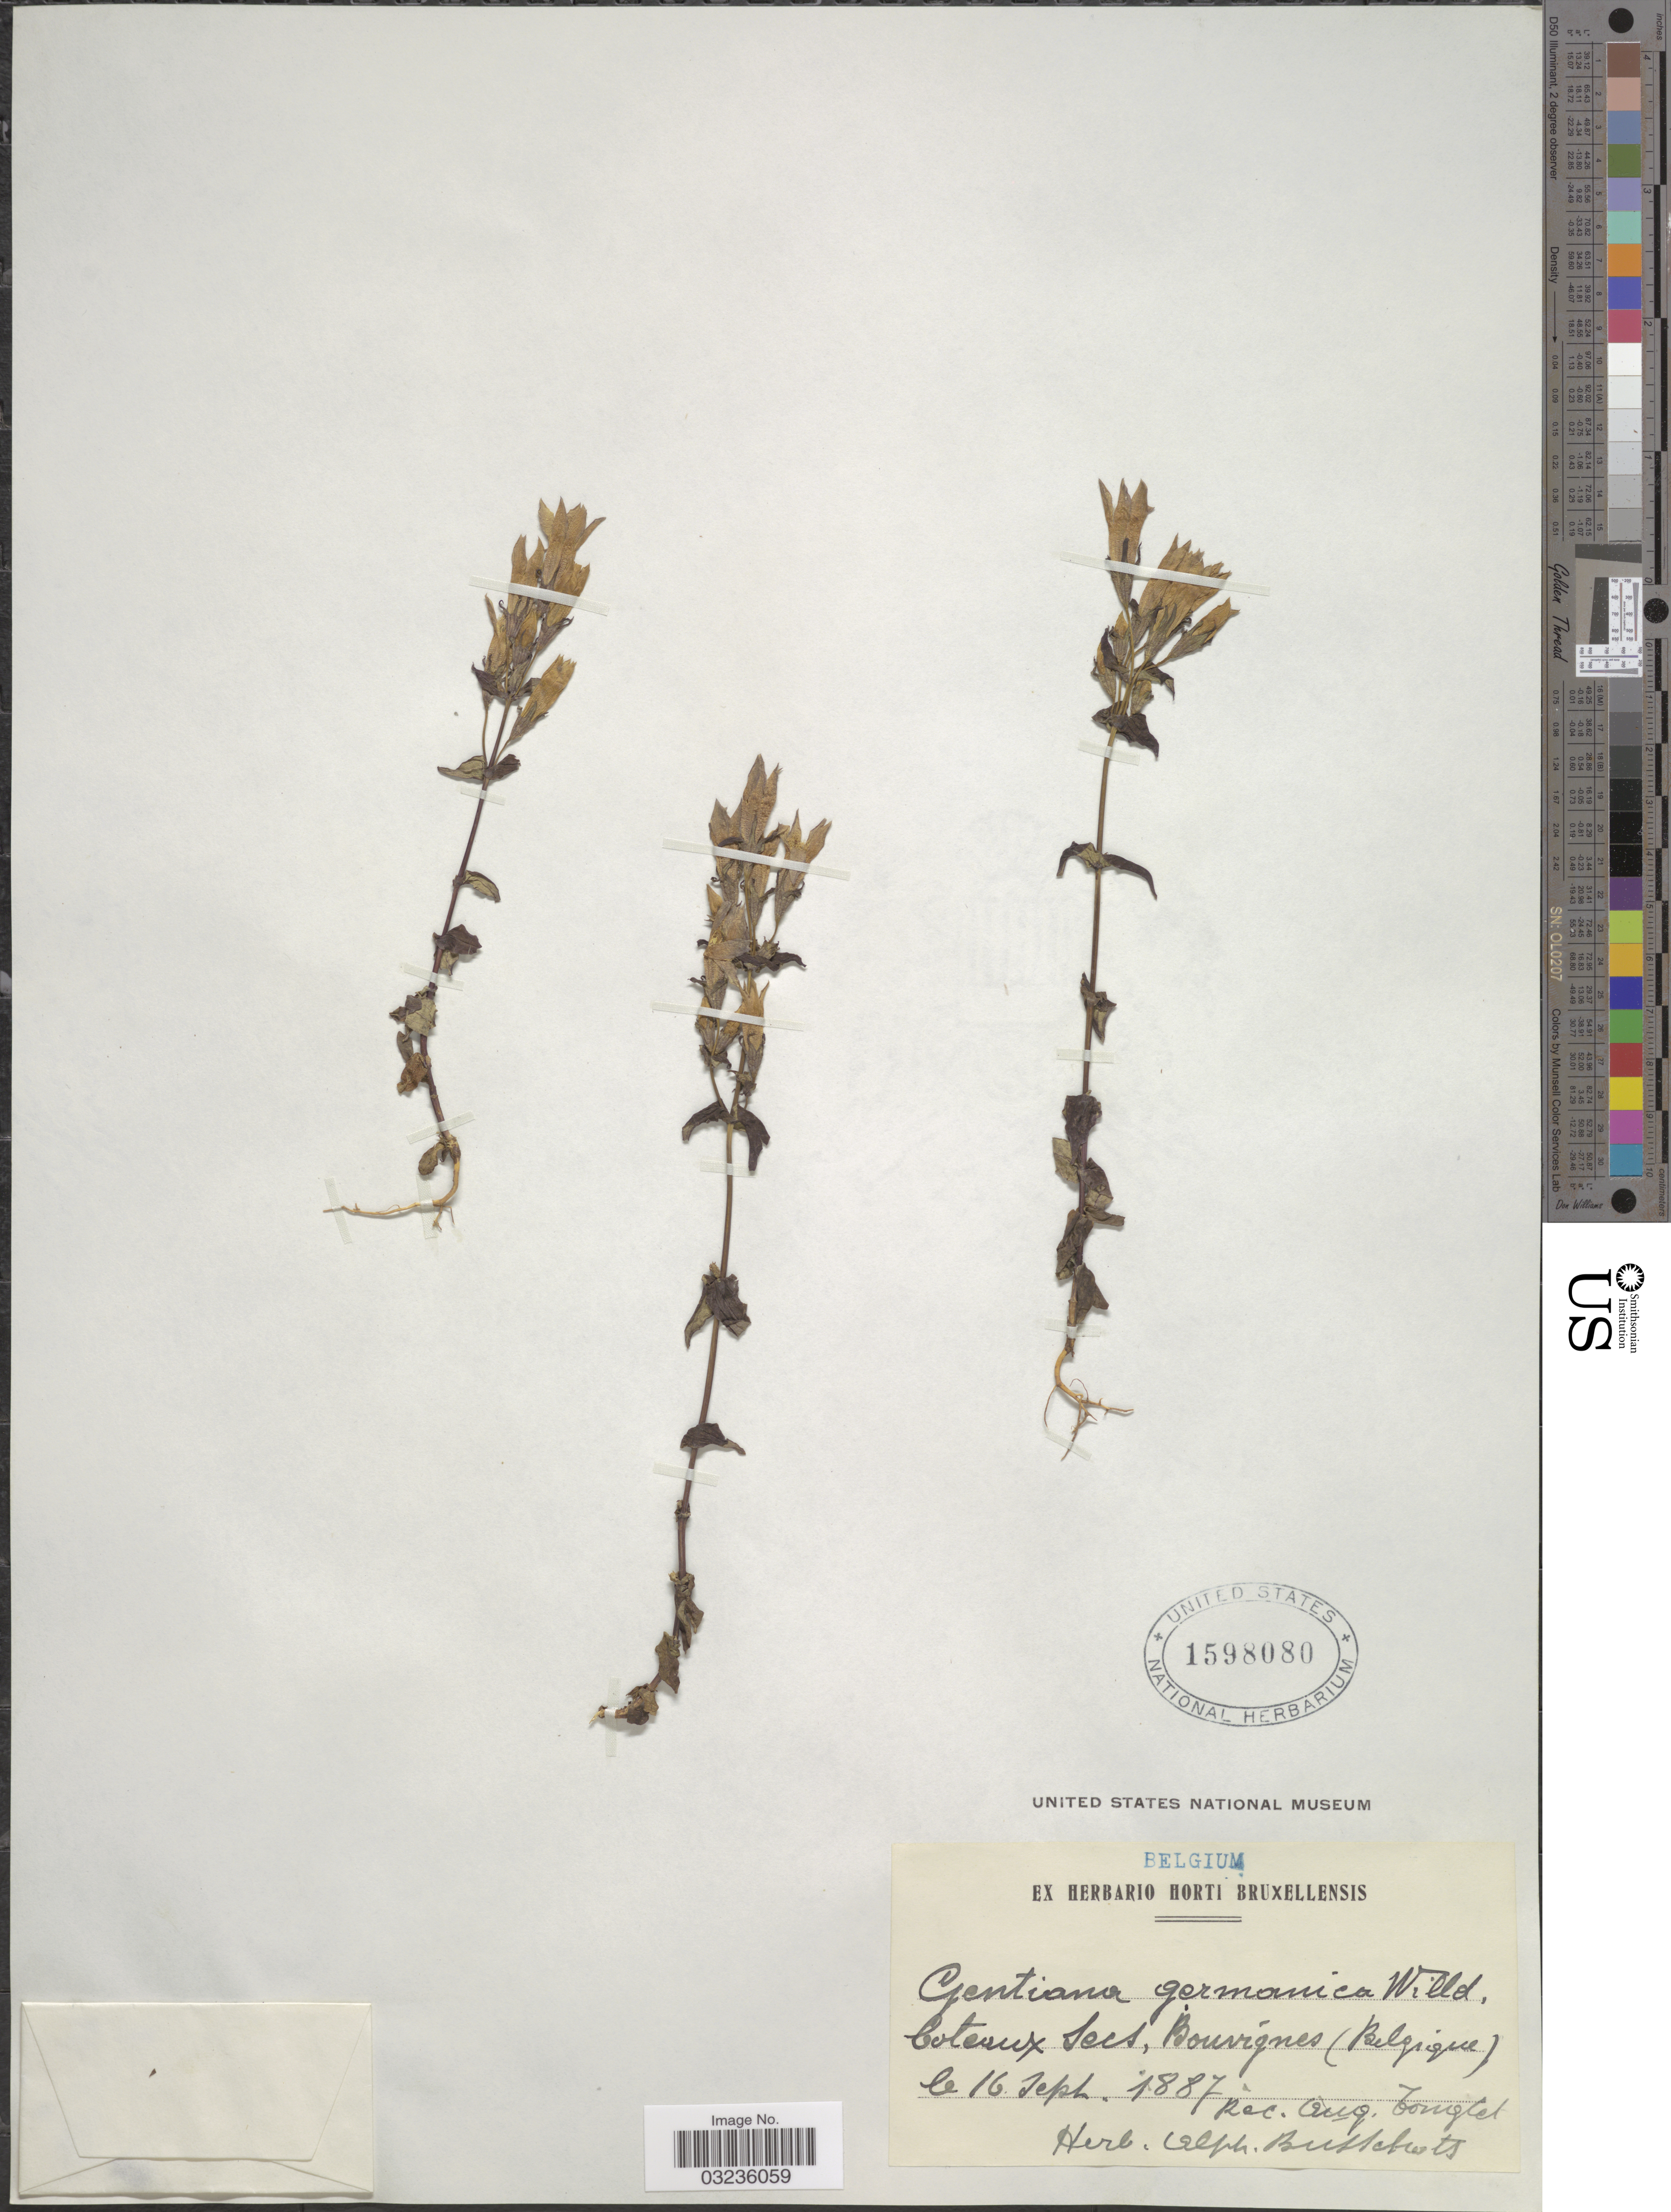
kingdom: Plantae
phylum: Tracheophyta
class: Magnoliopsida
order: Gentianales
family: Gentianaceae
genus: Gentiana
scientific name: Gentiana germanica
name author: Willd.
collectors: A. Tonglet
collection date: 1887-09-16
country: Belgium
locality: Coteaux secs, Bouvígnes [interpreted] (Belgique).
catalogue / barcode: US 1598080